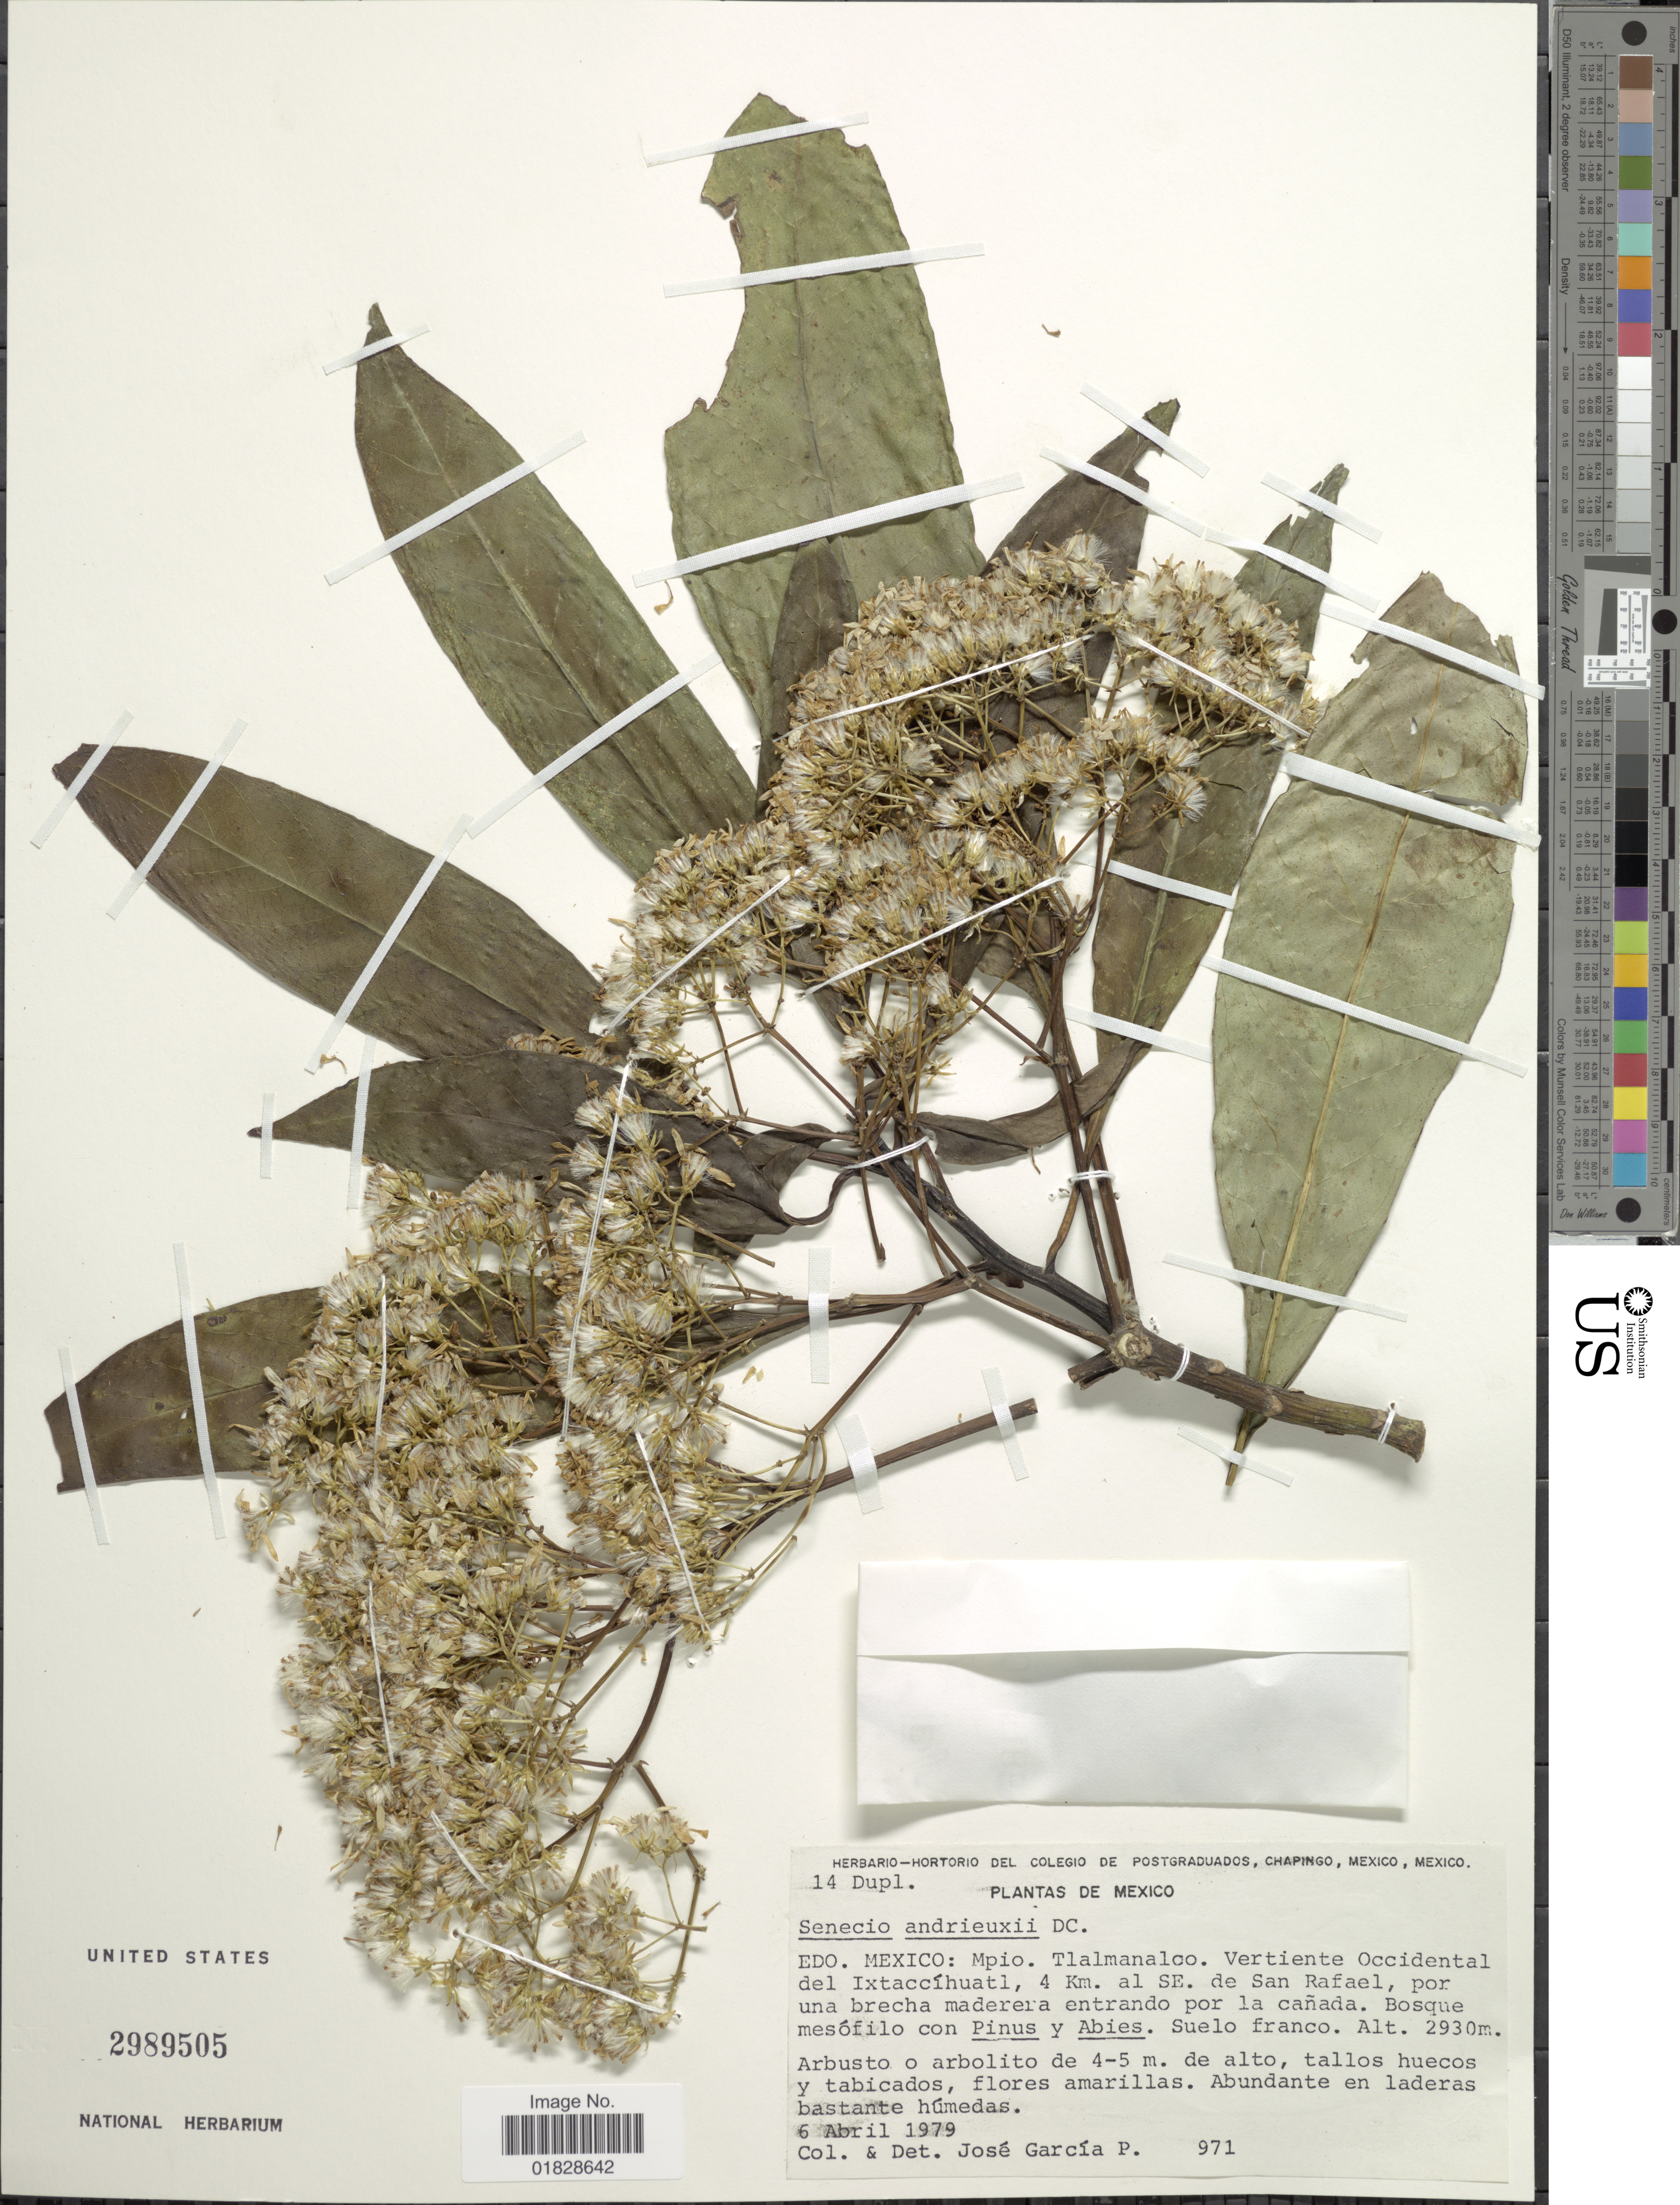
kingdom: Plantae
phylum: Tracheophyta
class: Magnoliopsida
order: Asterales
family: Asteraceae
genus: Telanthophora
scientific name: Telanthophora andrieuxii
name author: (DC.) H. Rob. & Brettell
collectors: J. García-P.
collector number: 971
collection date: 1979-04-06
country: Mexico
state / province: México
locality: Edo. Mexico: Mpio. Tlalmanalco. Vertiente Occidental del Ixtaccíhuati, 4 Km. al SE. de San Rafael, por una brecha maderera entrando por la cañada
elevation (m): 2930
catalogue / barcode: US 2989505